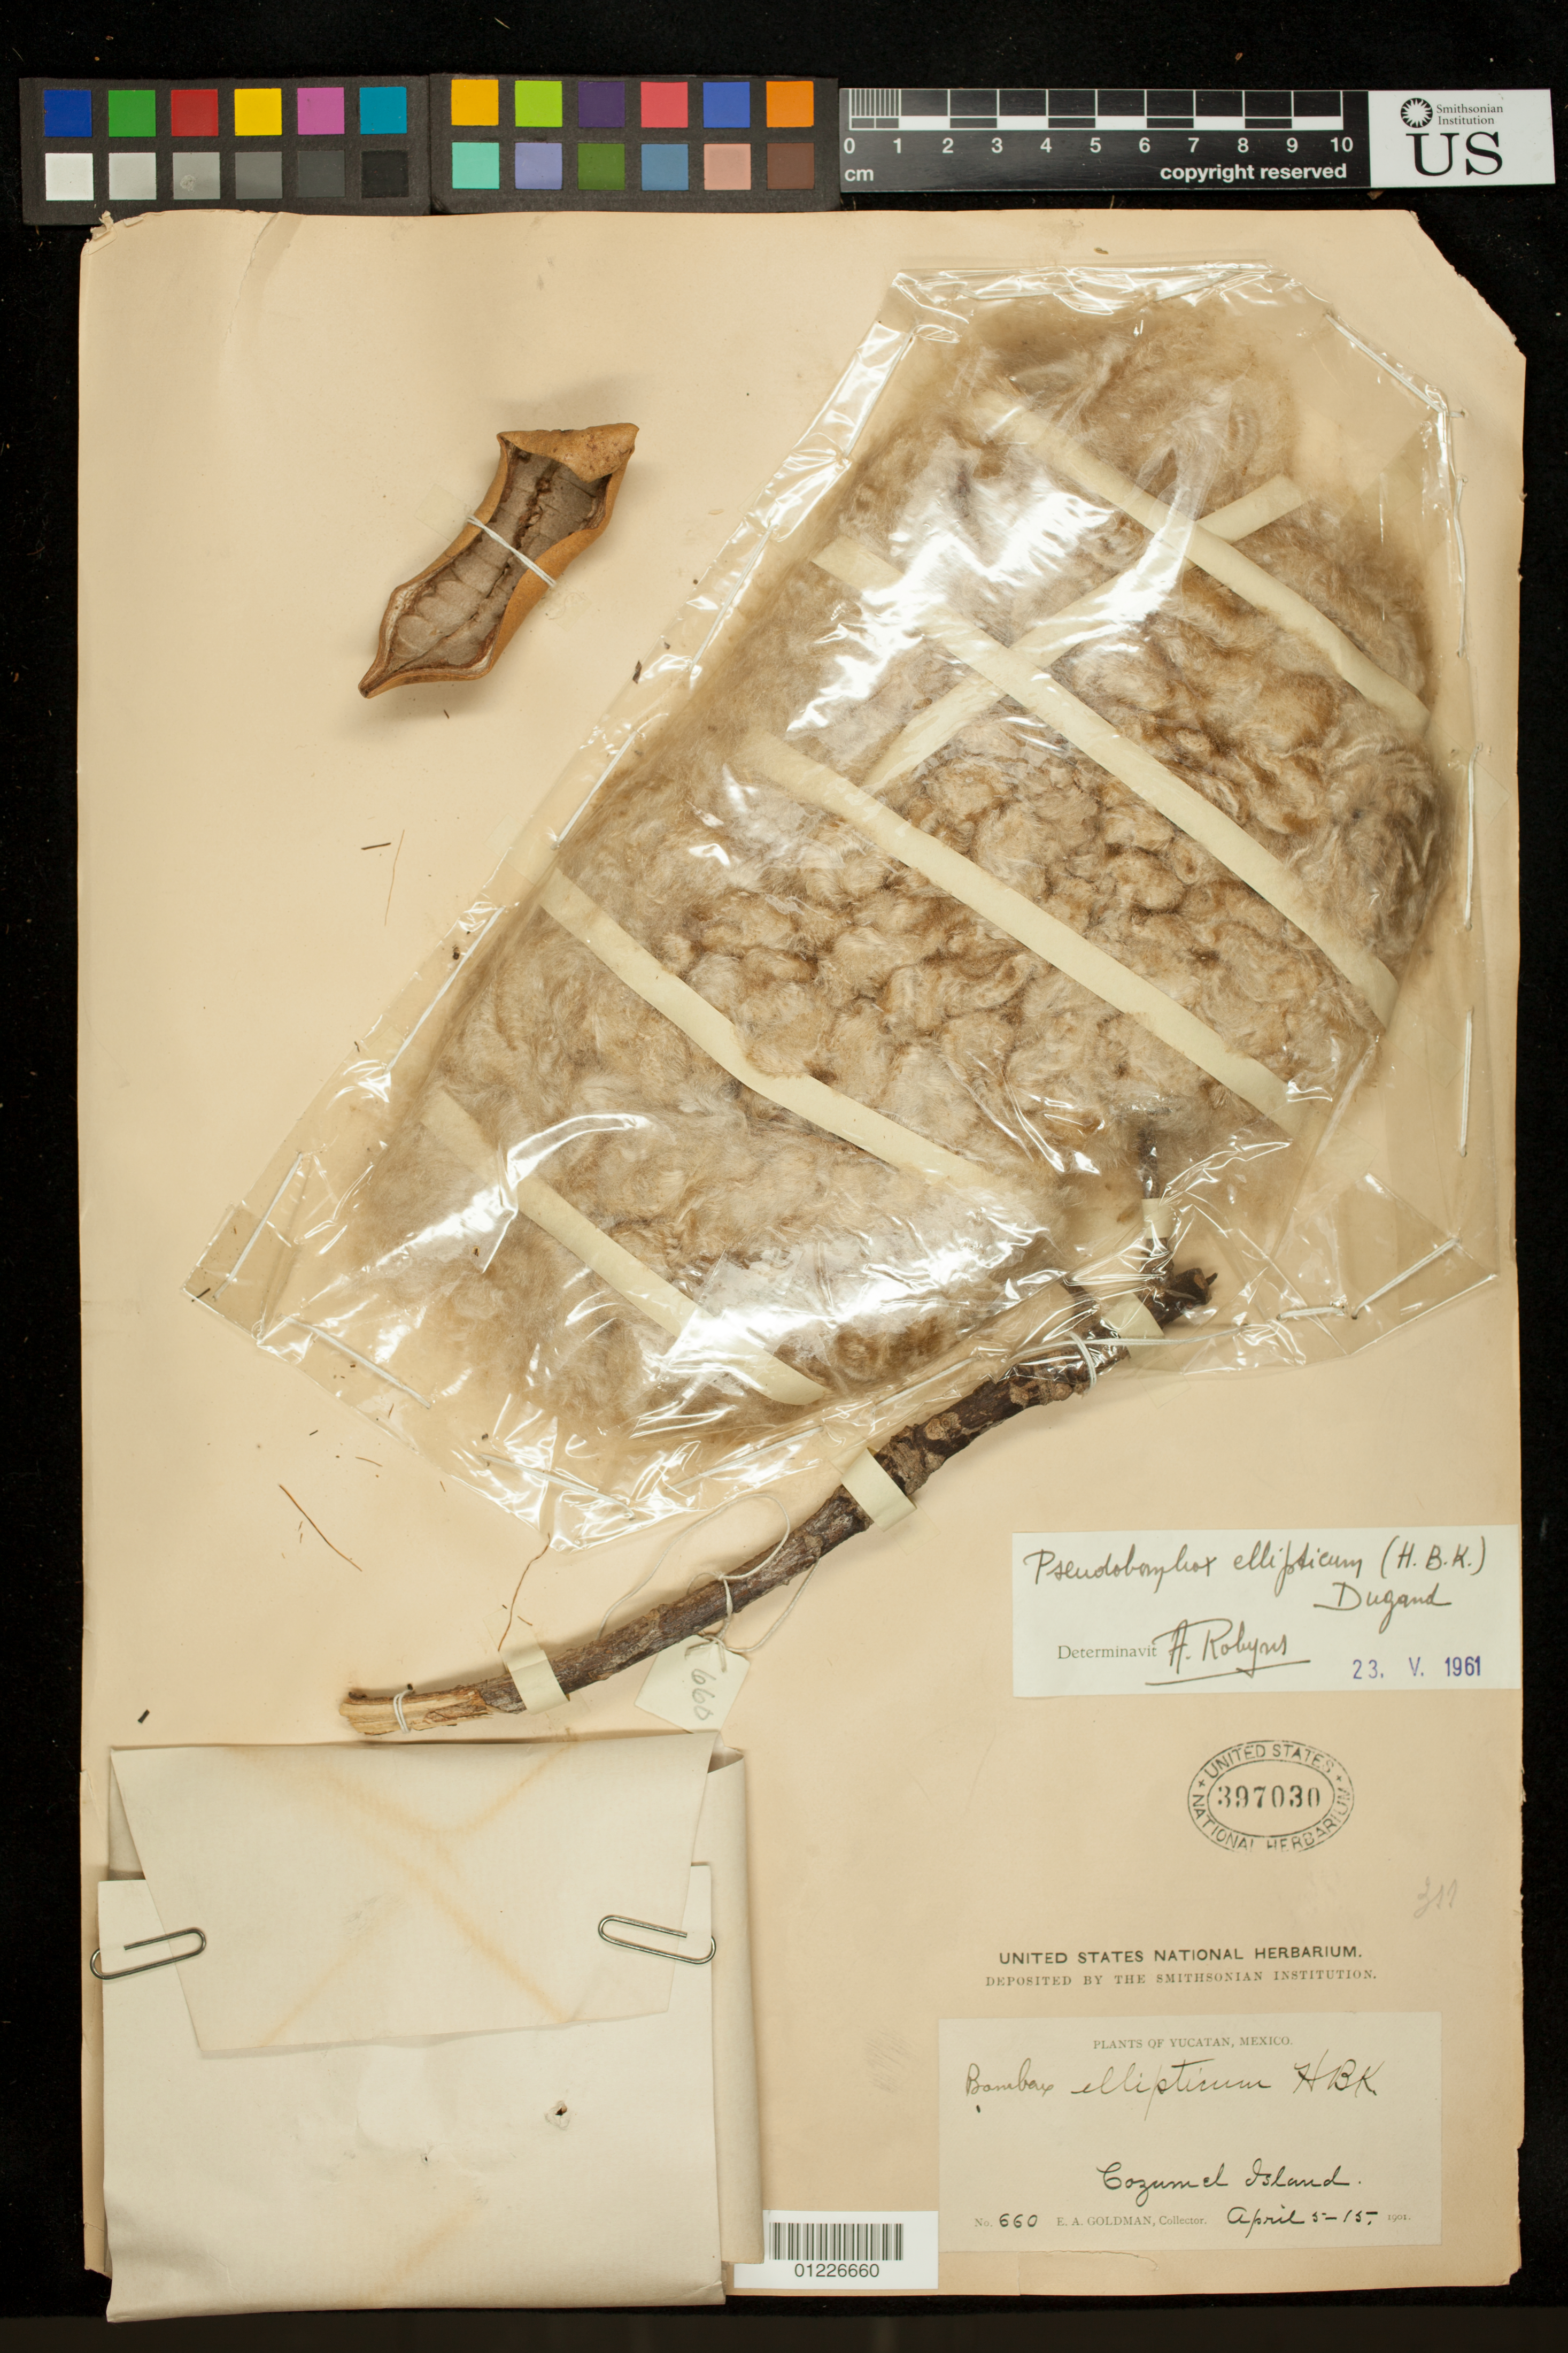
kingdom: Plantae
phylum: Tracheophyta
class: Magnoliopsida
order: Malvales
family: Malvaceae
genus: Pseudobombax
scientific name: Pseudobombax ellipticum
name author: (Kunth) Dugand G.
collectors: E. A. Goldman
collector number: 660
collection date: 1901-04-05/1901-04-15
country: Mexico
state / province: Quintana Roo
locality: Cozumel Island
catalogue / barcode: US 397030